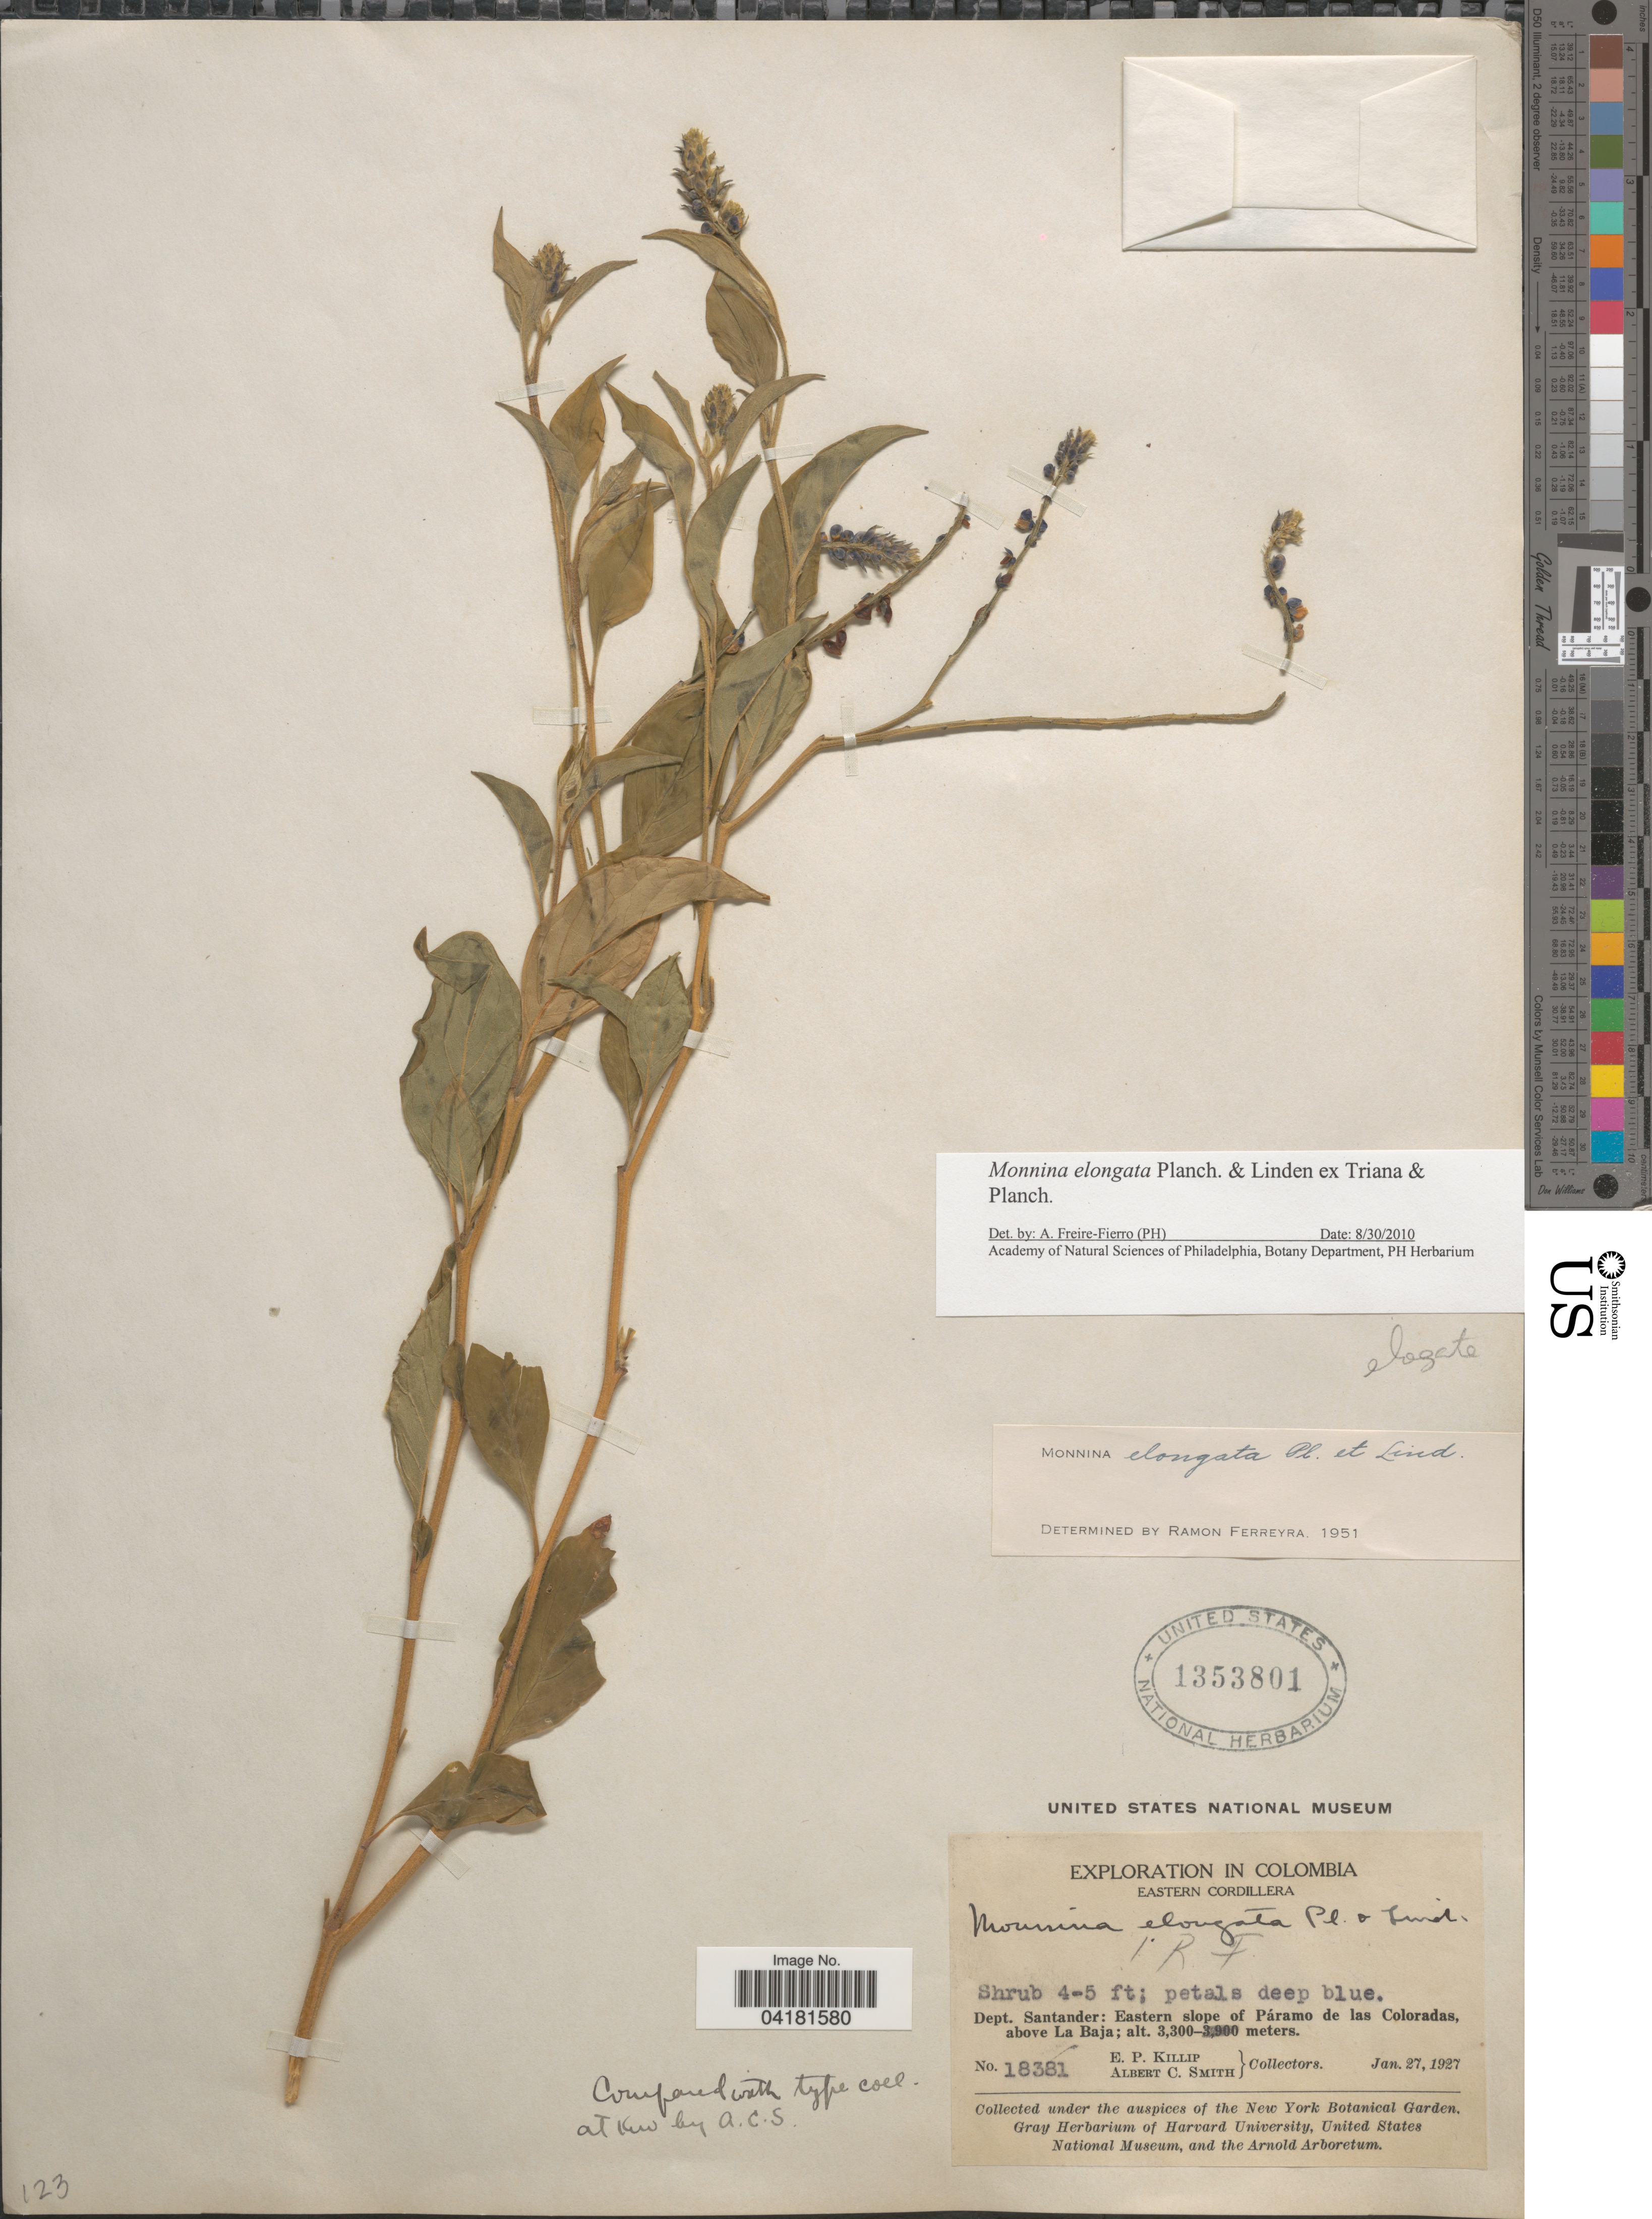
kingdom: Plantae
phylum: Tracheophyta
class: Magnoliopsida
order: Fabales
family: Polygalaceae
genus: Monnina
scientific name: Monnina elongata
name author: Planch. & Linden ex Triana & Planch.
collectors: E. P. Killip & A. C. Smith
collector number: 18381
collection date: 1927-01-27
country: Colombia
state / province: Santander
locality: Exploration in Colombia. Eastern Cordillera. Dept. Santander: Eastern slope of Páramo de las Coloradas, above La Baja.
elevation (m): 3300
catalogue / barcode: US 1353801